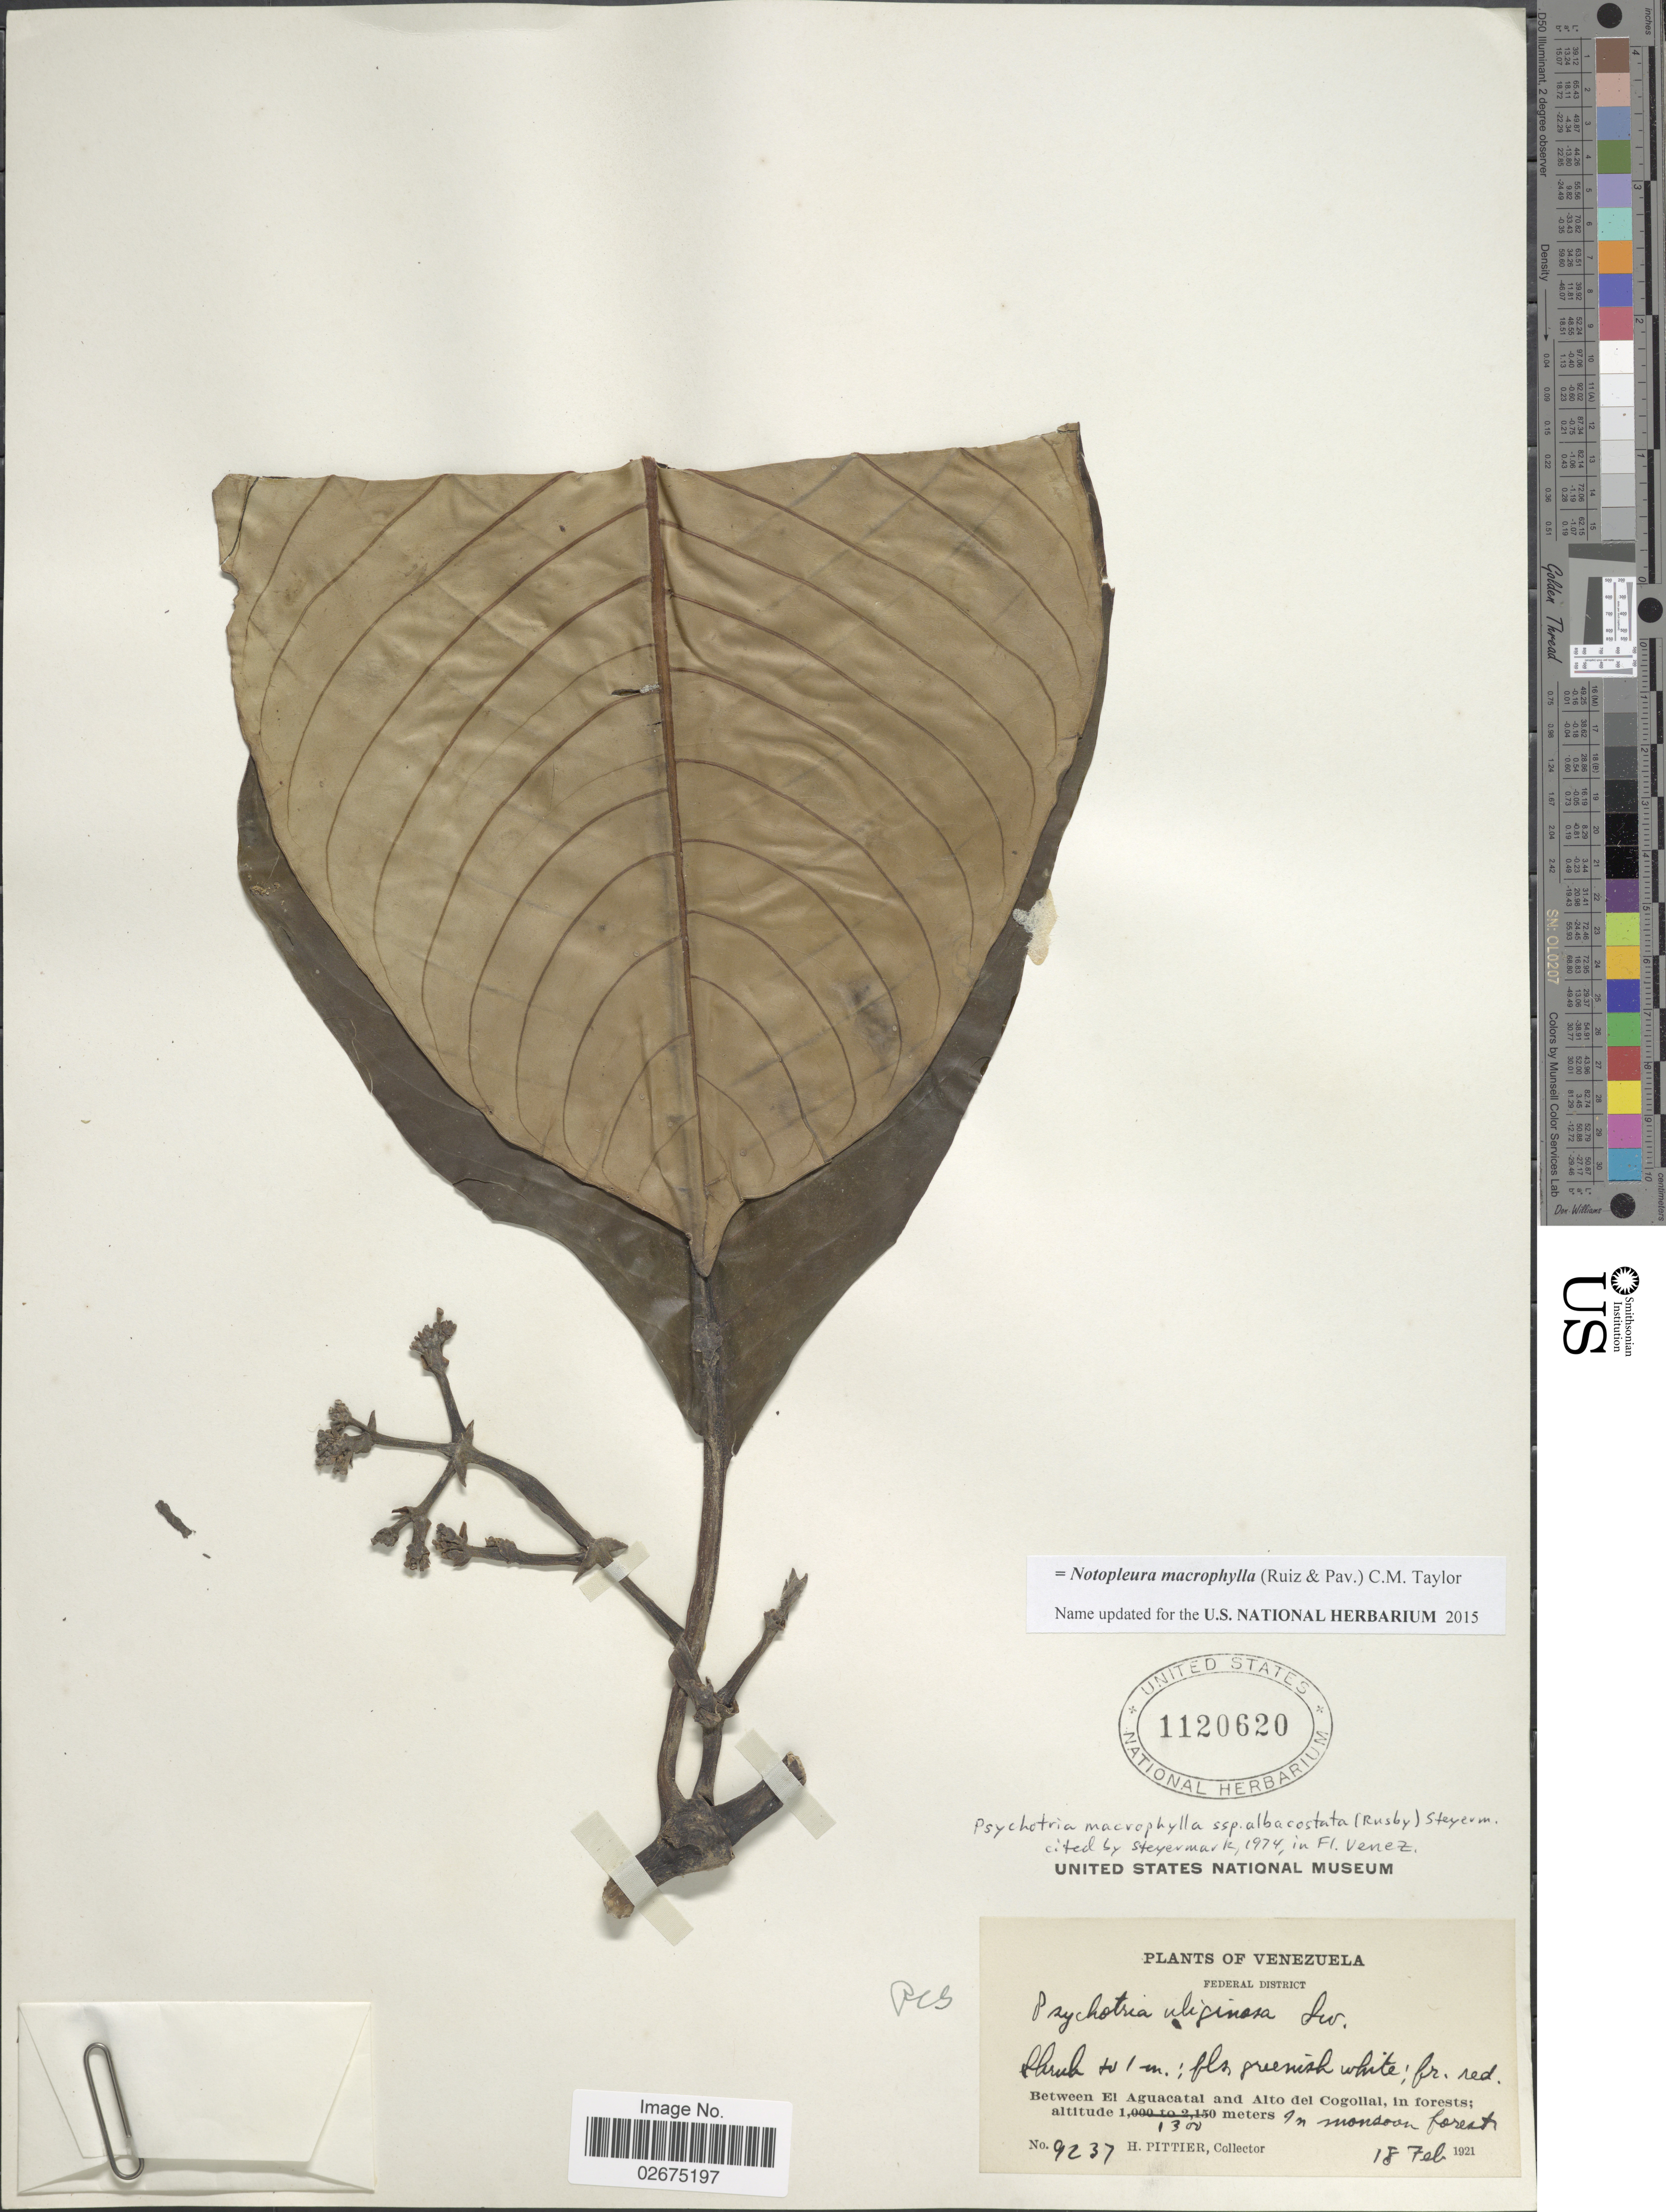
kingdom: Plantae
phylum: Tracheophyta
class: Magnoliopsida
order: Gentianales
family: Rubiaceae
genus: Notopleura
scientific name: Notopleura macrophylla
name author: (Ruiz & Pav.) C.M. Taylor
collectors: H. F. Pittier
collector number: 9237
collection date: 1921-02-18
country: Venezuela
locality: Federal District. Between El Aguacatal and Alto del Cogollal, in forests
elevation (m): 1300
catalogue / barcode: US 1120620